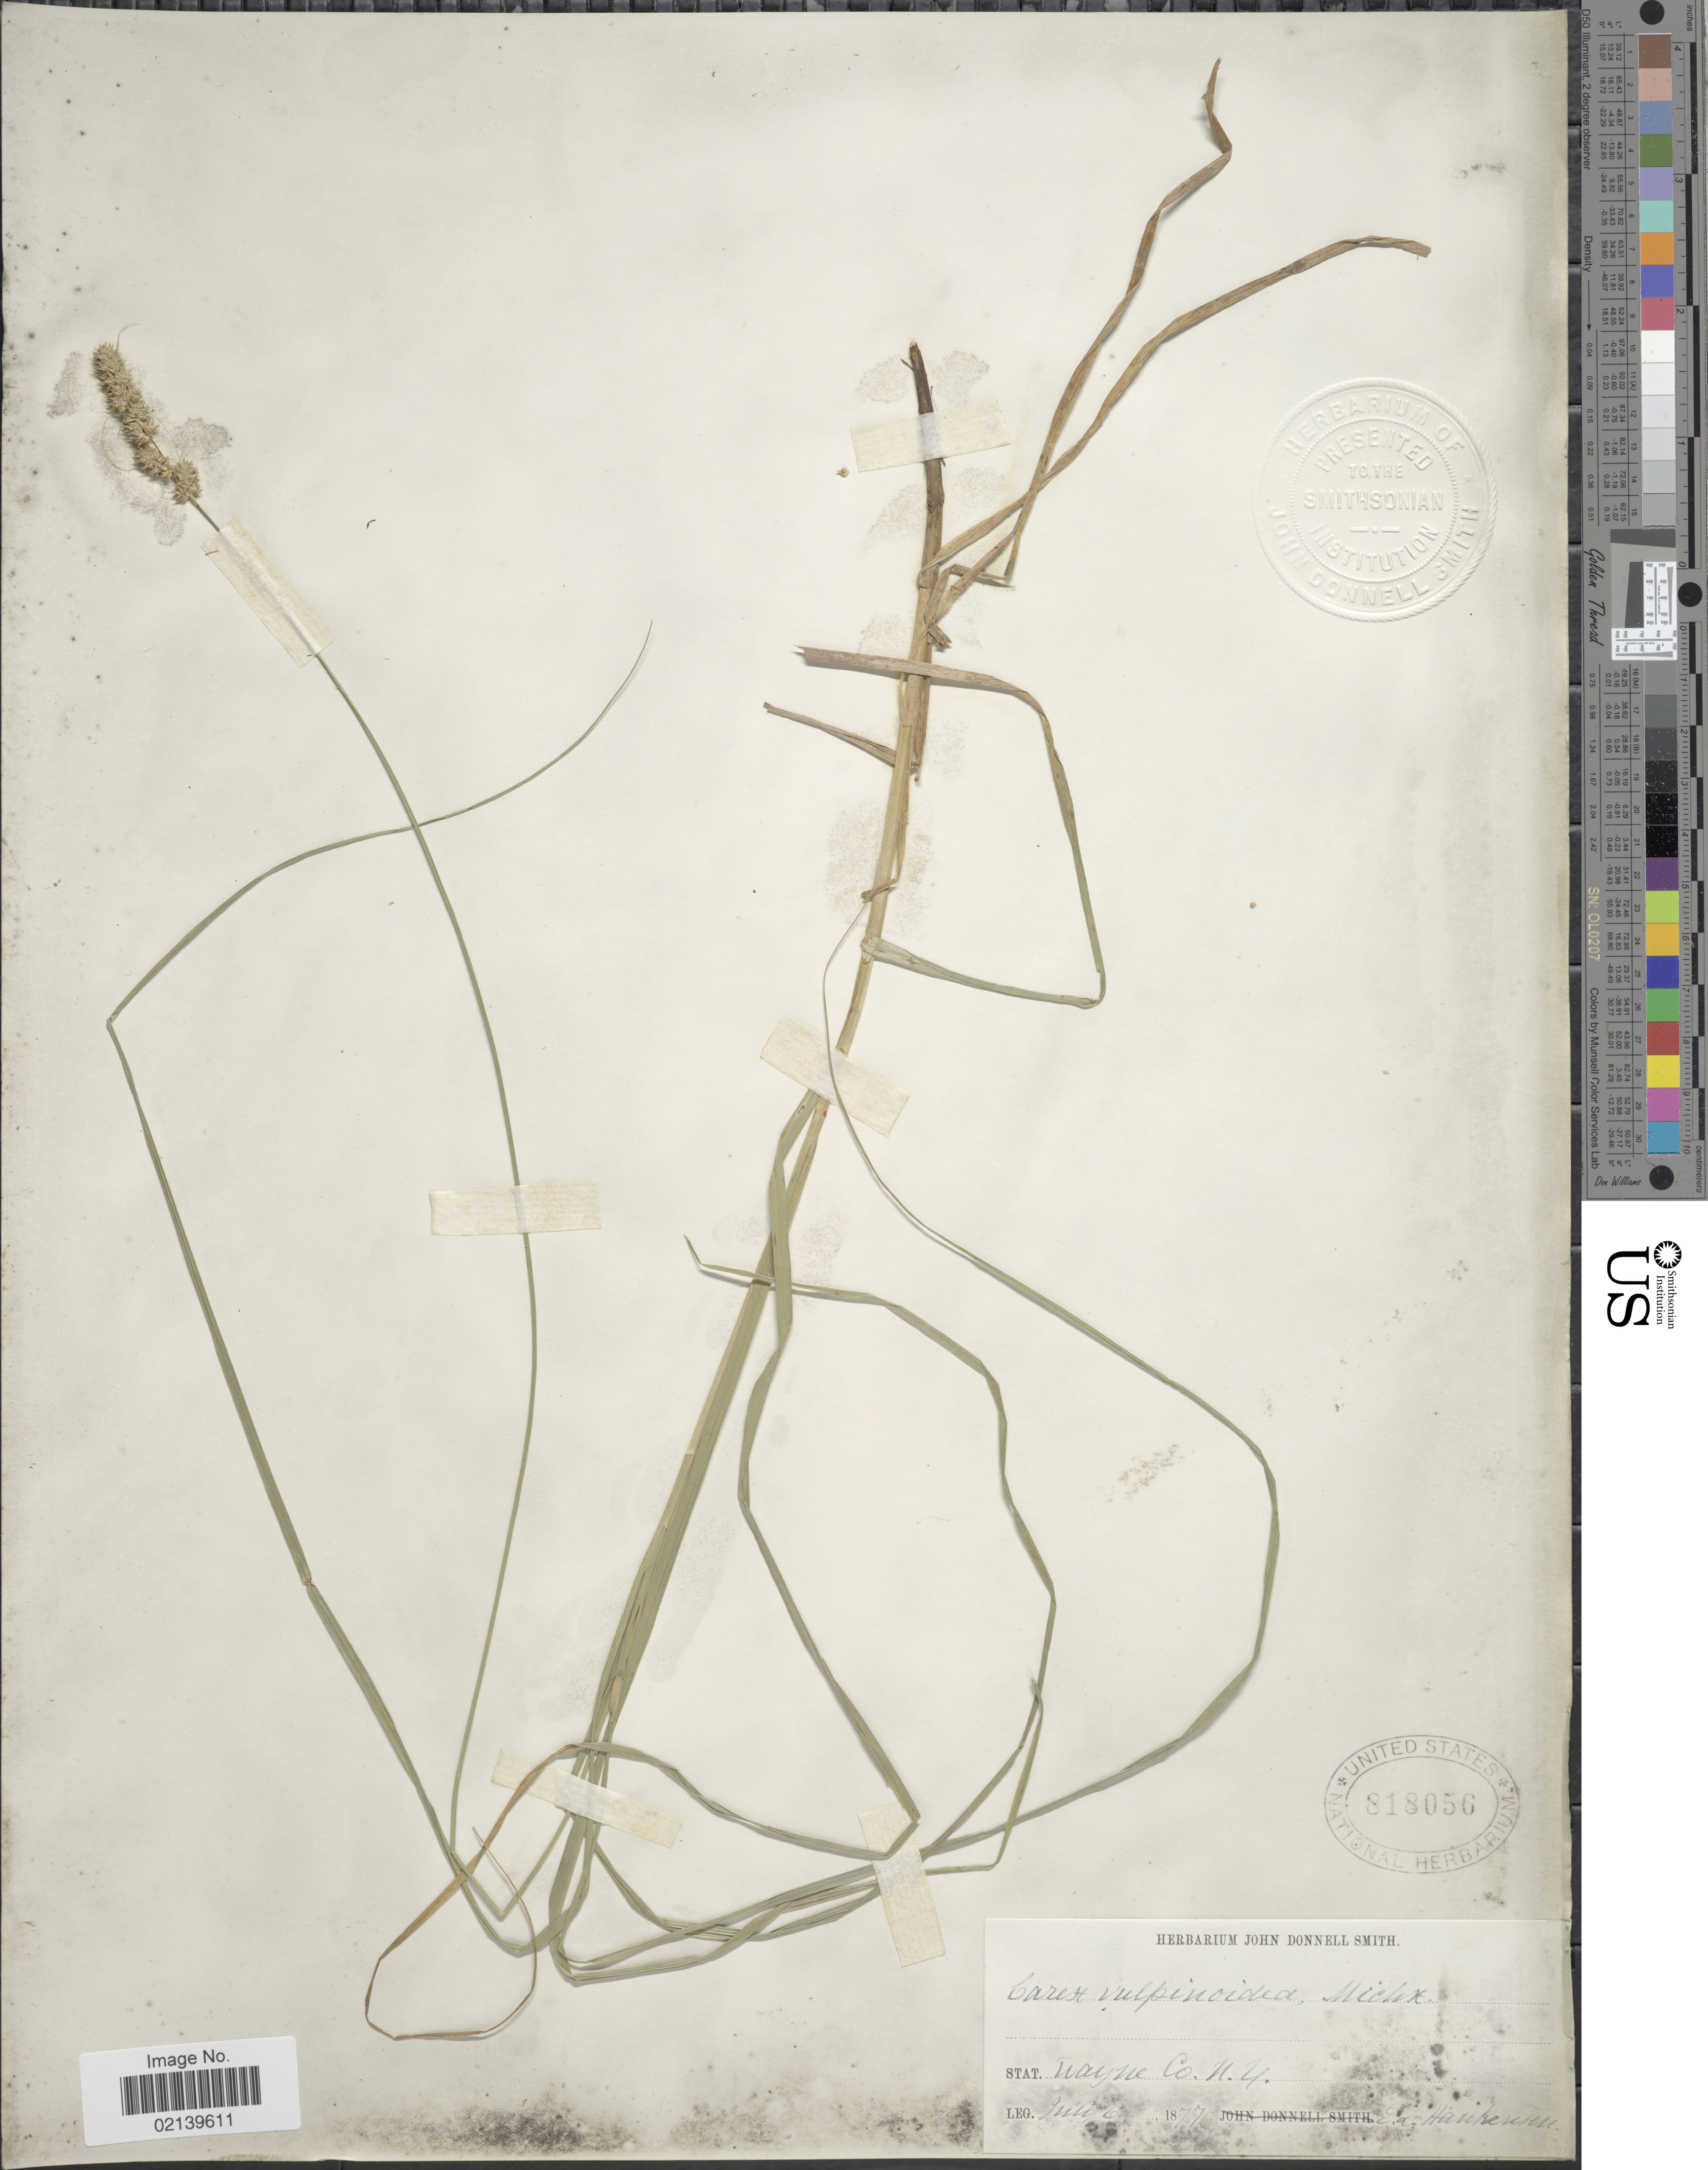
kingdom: Plantae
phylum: Tracheophyta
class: Liliopsida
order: Poales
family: Cyperaceae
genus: Carex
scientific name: Carex vulpinoidea Michx.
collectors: E. Hankenson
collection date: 1877-07-06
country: United States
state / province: New York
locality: Wayne Co.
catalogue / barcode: US 818056